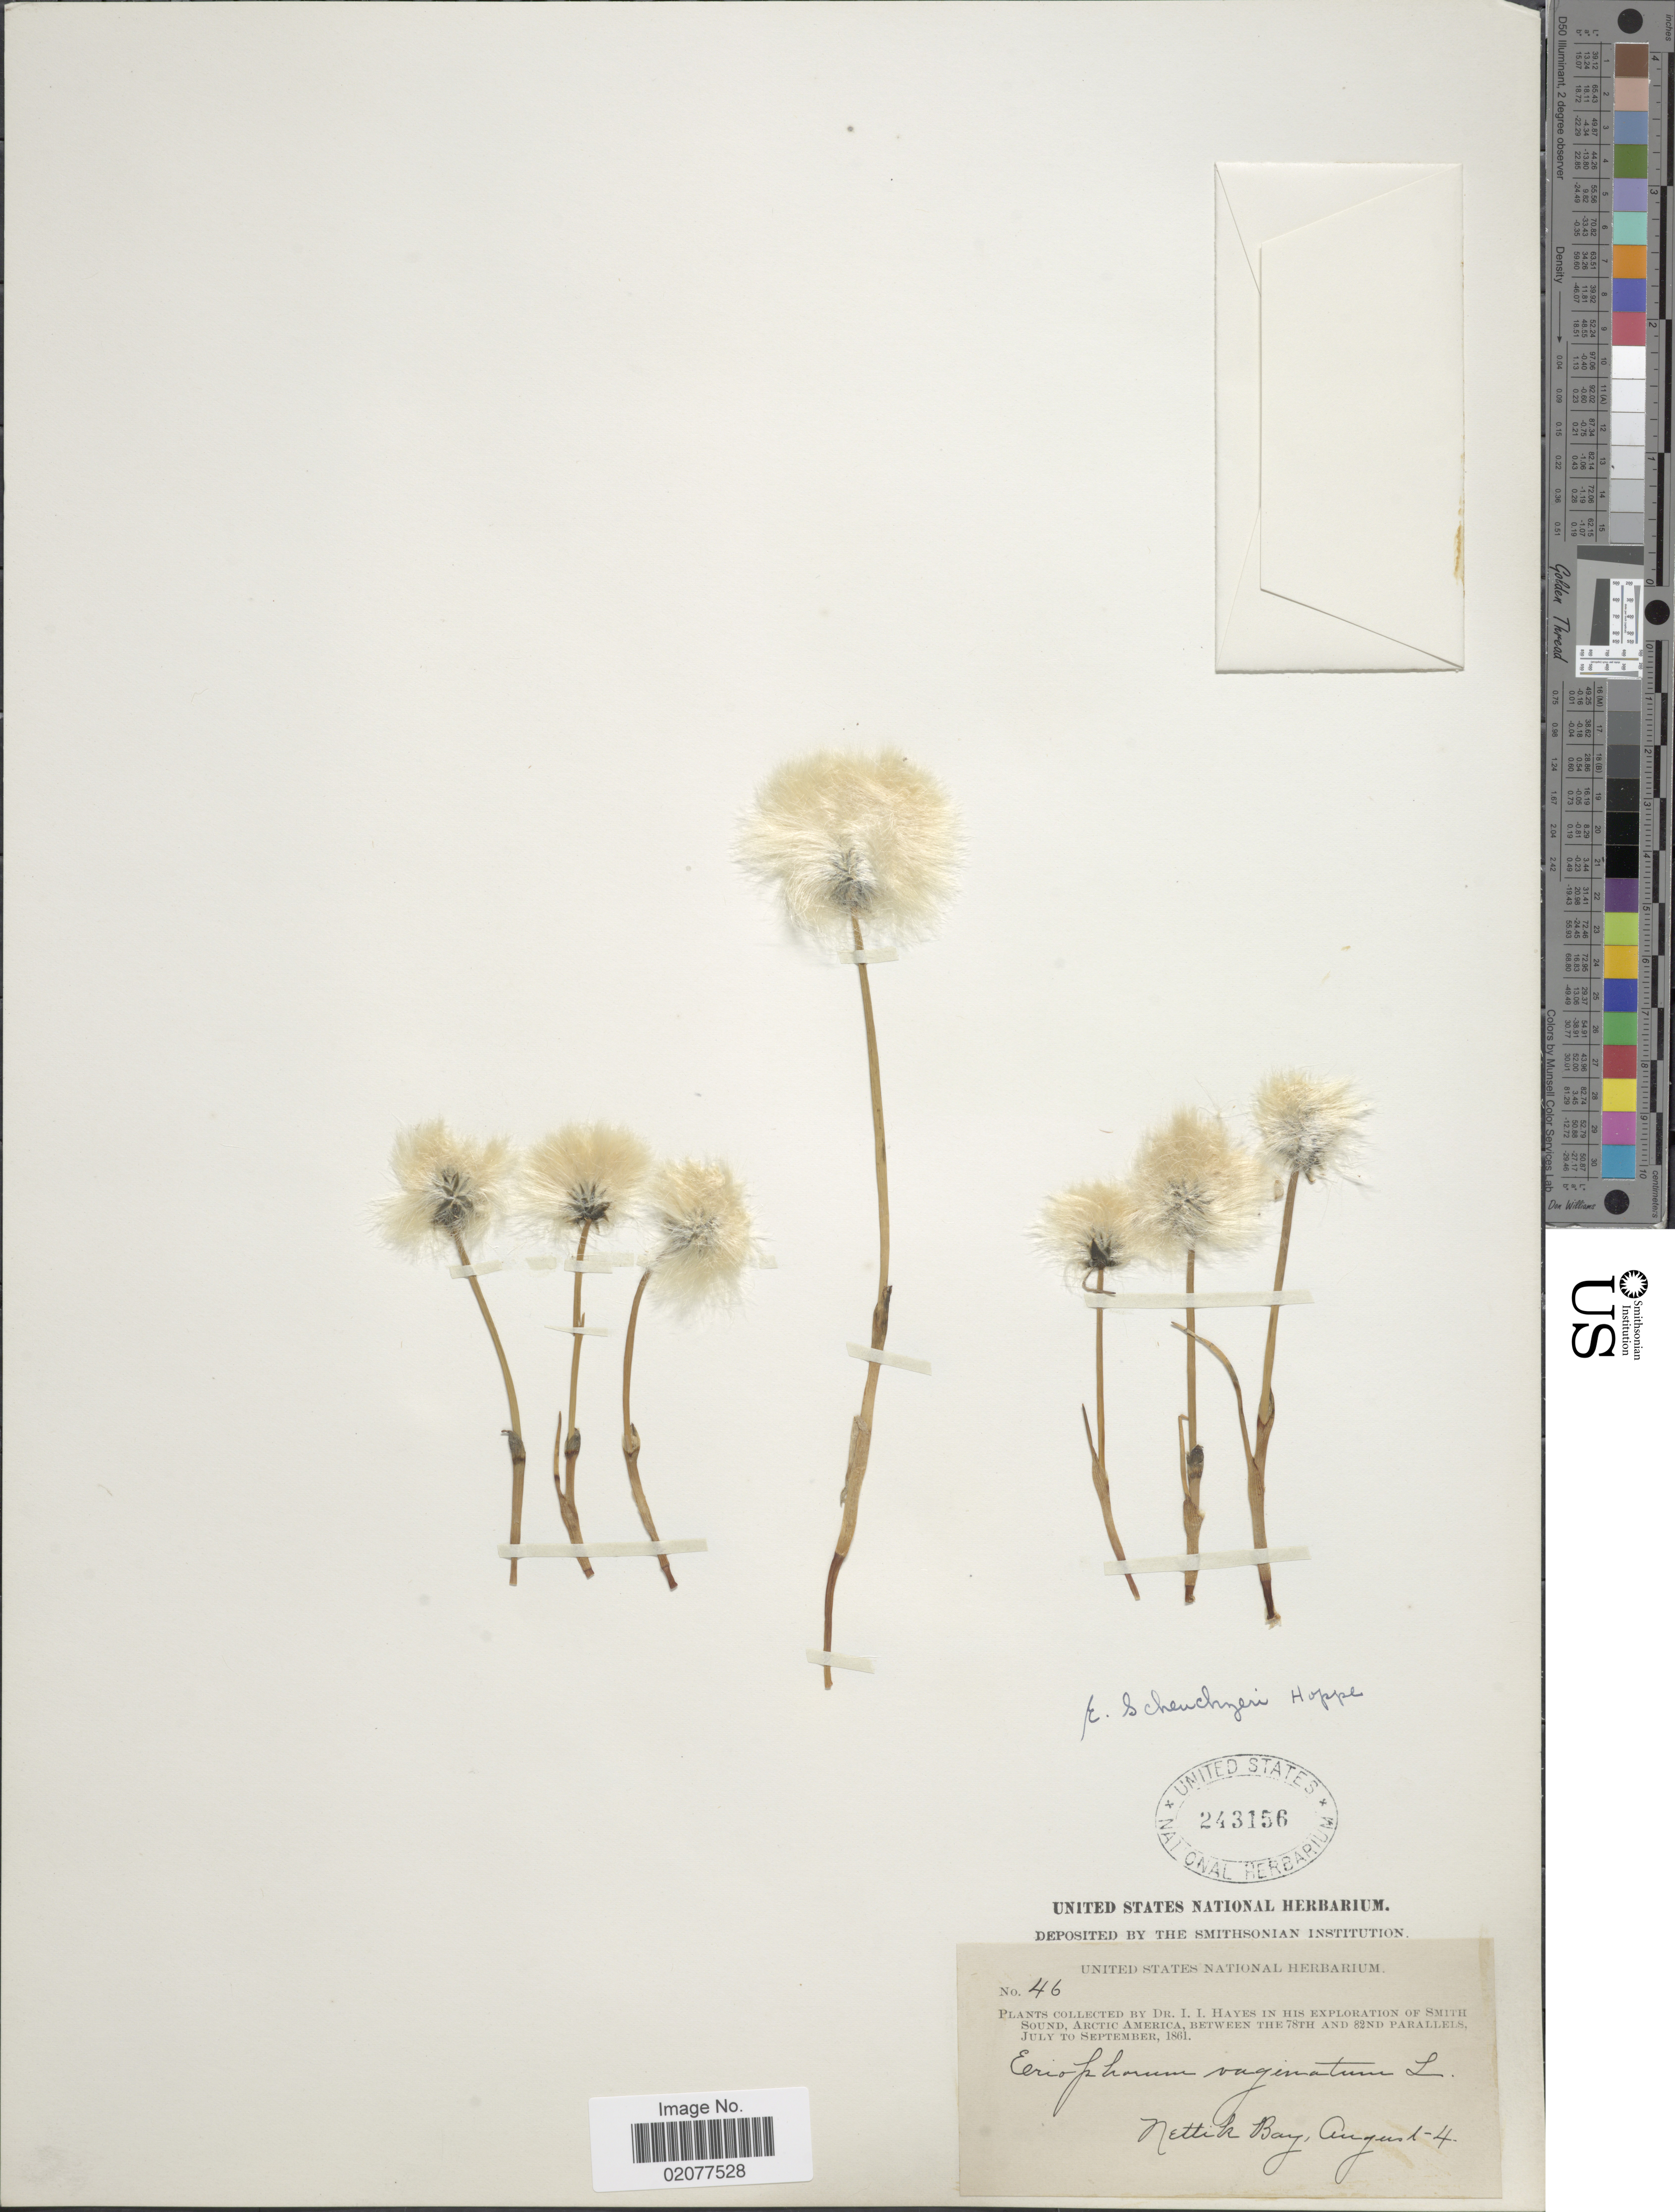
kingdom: Plantae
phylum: Tracheophyta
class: Liliopsida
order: Poales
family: Cyperaceae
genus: Eriophorum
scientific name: Eriophorum scheuchzeri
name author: Hoppe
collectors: I. I. Hayes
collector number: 46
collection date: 1861-08-04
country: Greenland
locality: Smith Sound, Arctic America, between the 78th and 82nd parallels. Nettik Bay.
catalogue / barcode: US 243156